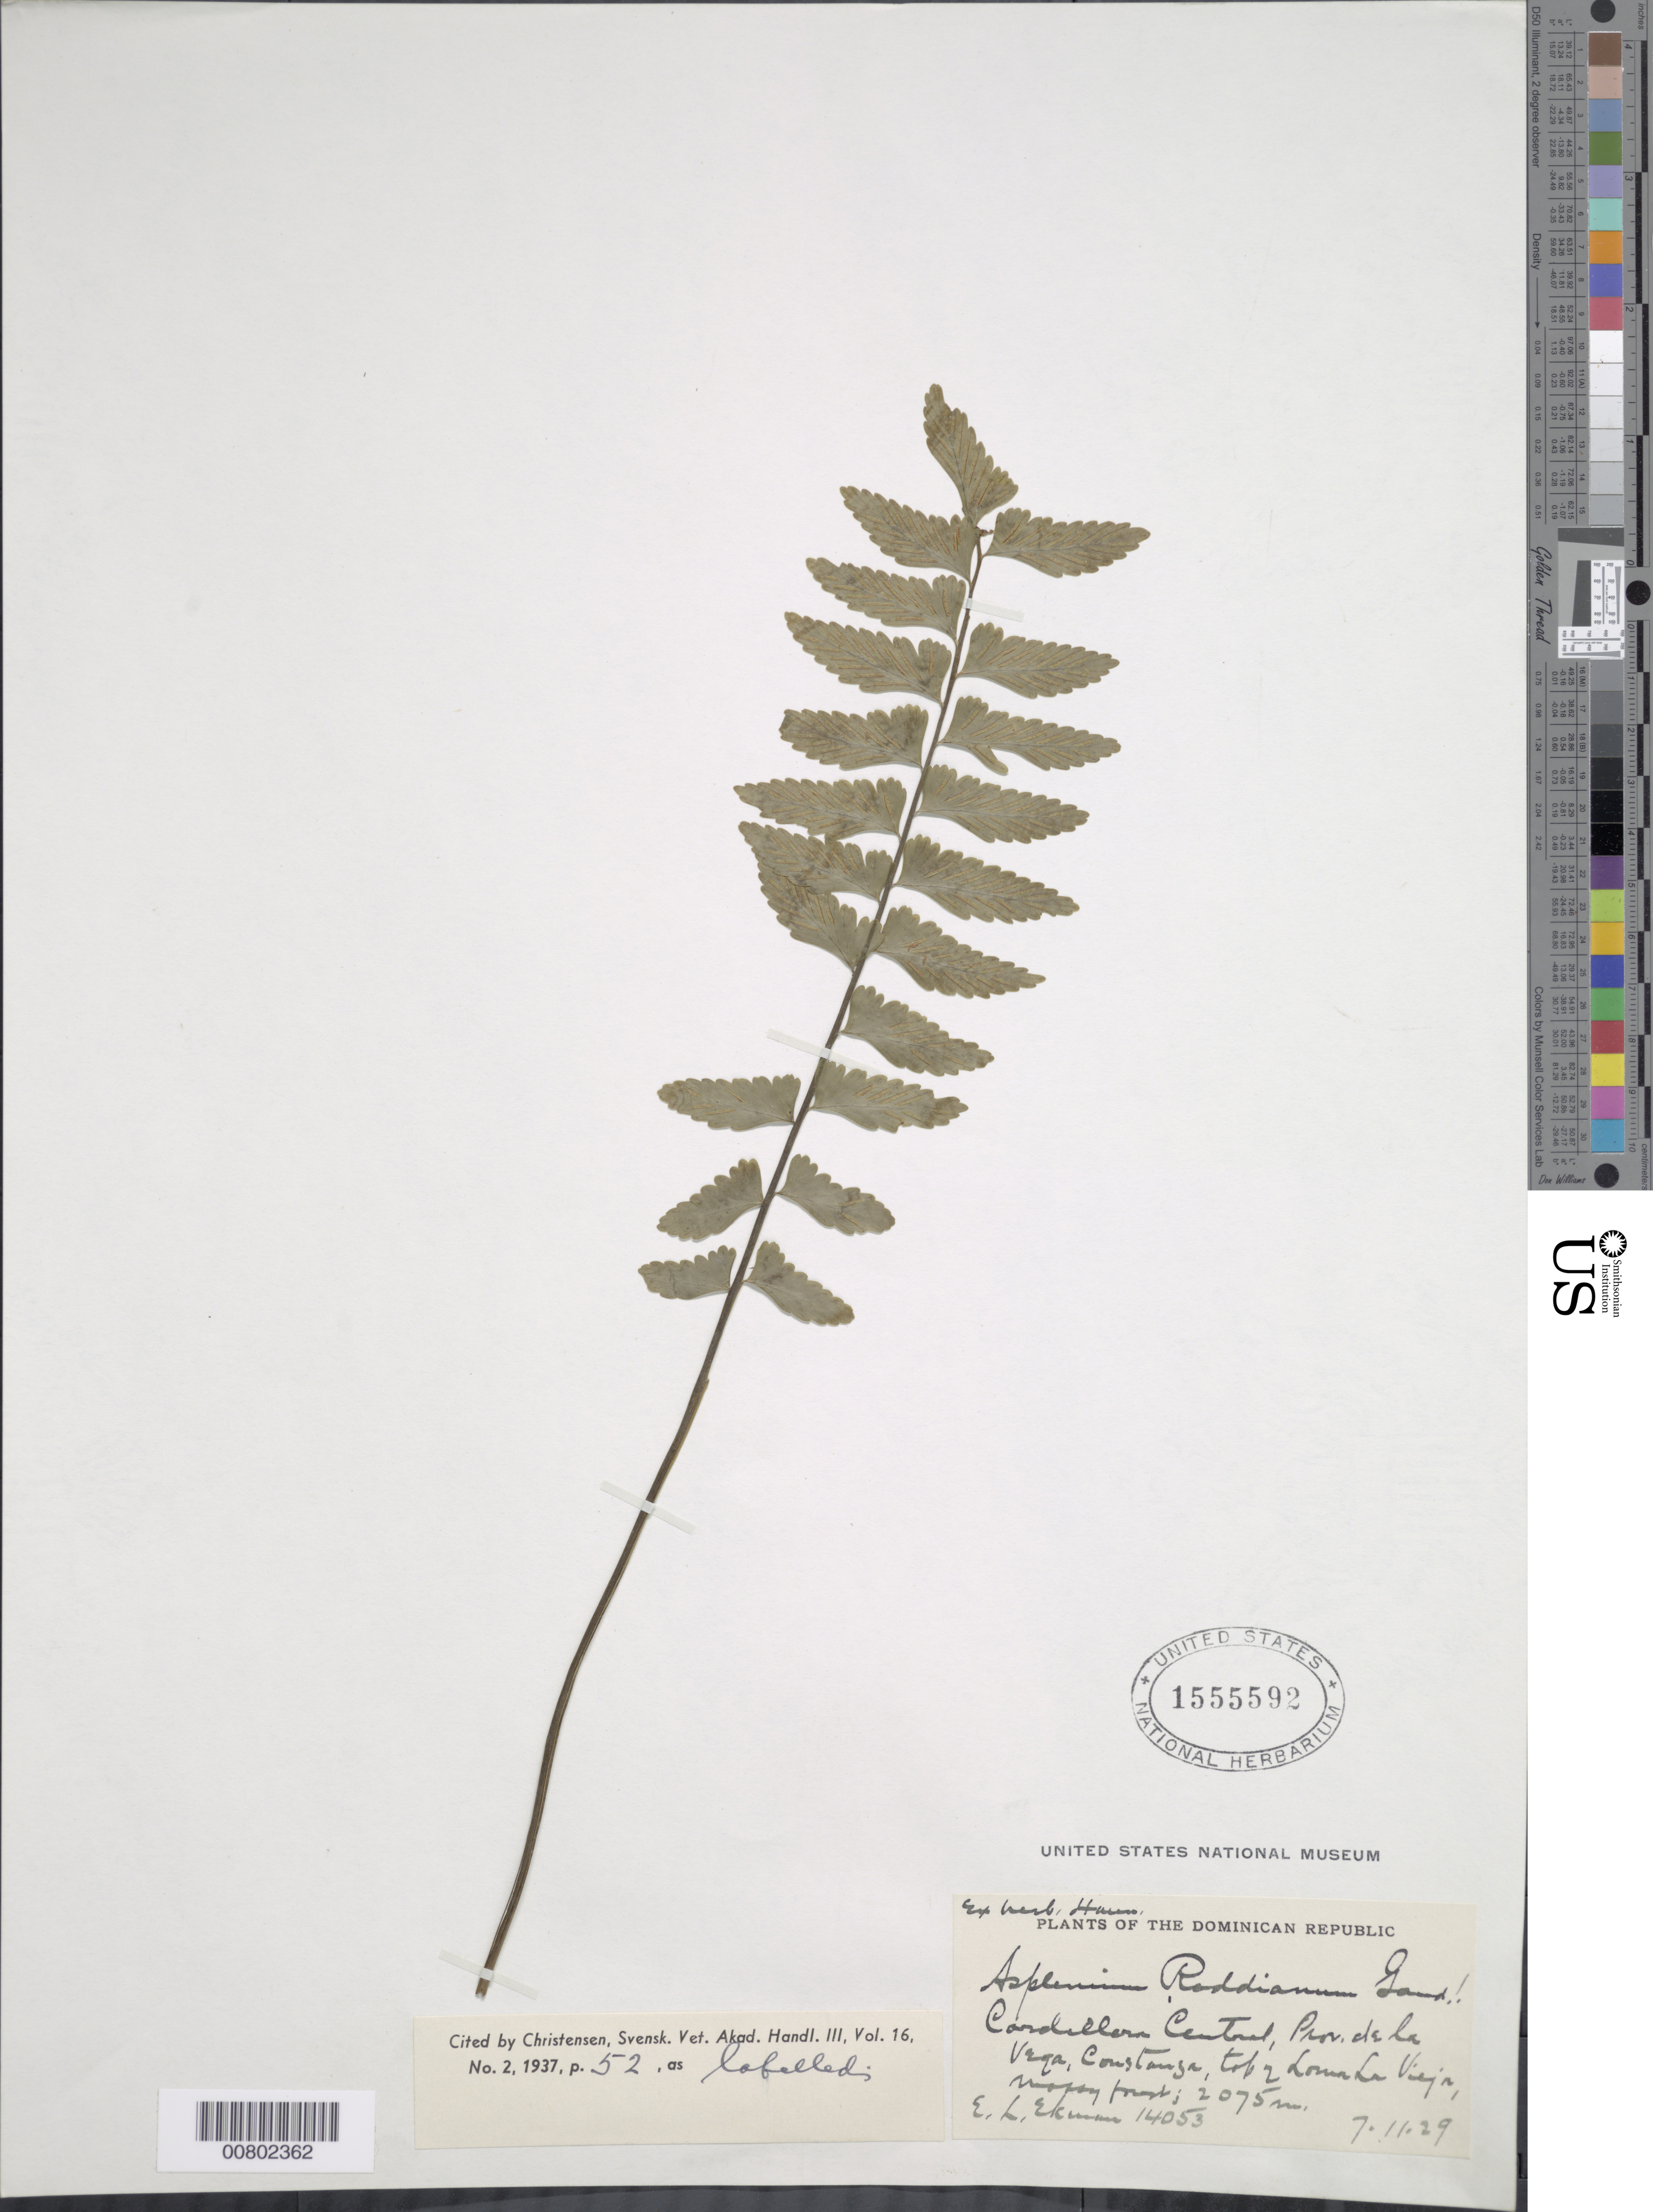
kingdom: Plantae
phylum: Tracheophyta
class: Polypodiopsida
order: Polypodiales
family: Aspleniaceae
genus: Asplenium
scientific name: Asplenium raddianum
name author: Gaudich.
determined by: Christensen, C. F. A.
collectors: E. L. Ekman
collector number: H 14053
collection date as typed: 07 Nov 1929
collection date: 1929-11-07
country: Dominican Republic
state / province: La Vega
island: Hispaniola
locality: Cordillera Central, top of Loma La Vieja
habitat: Mossy forest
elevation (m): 2075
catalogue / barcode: US 1555592